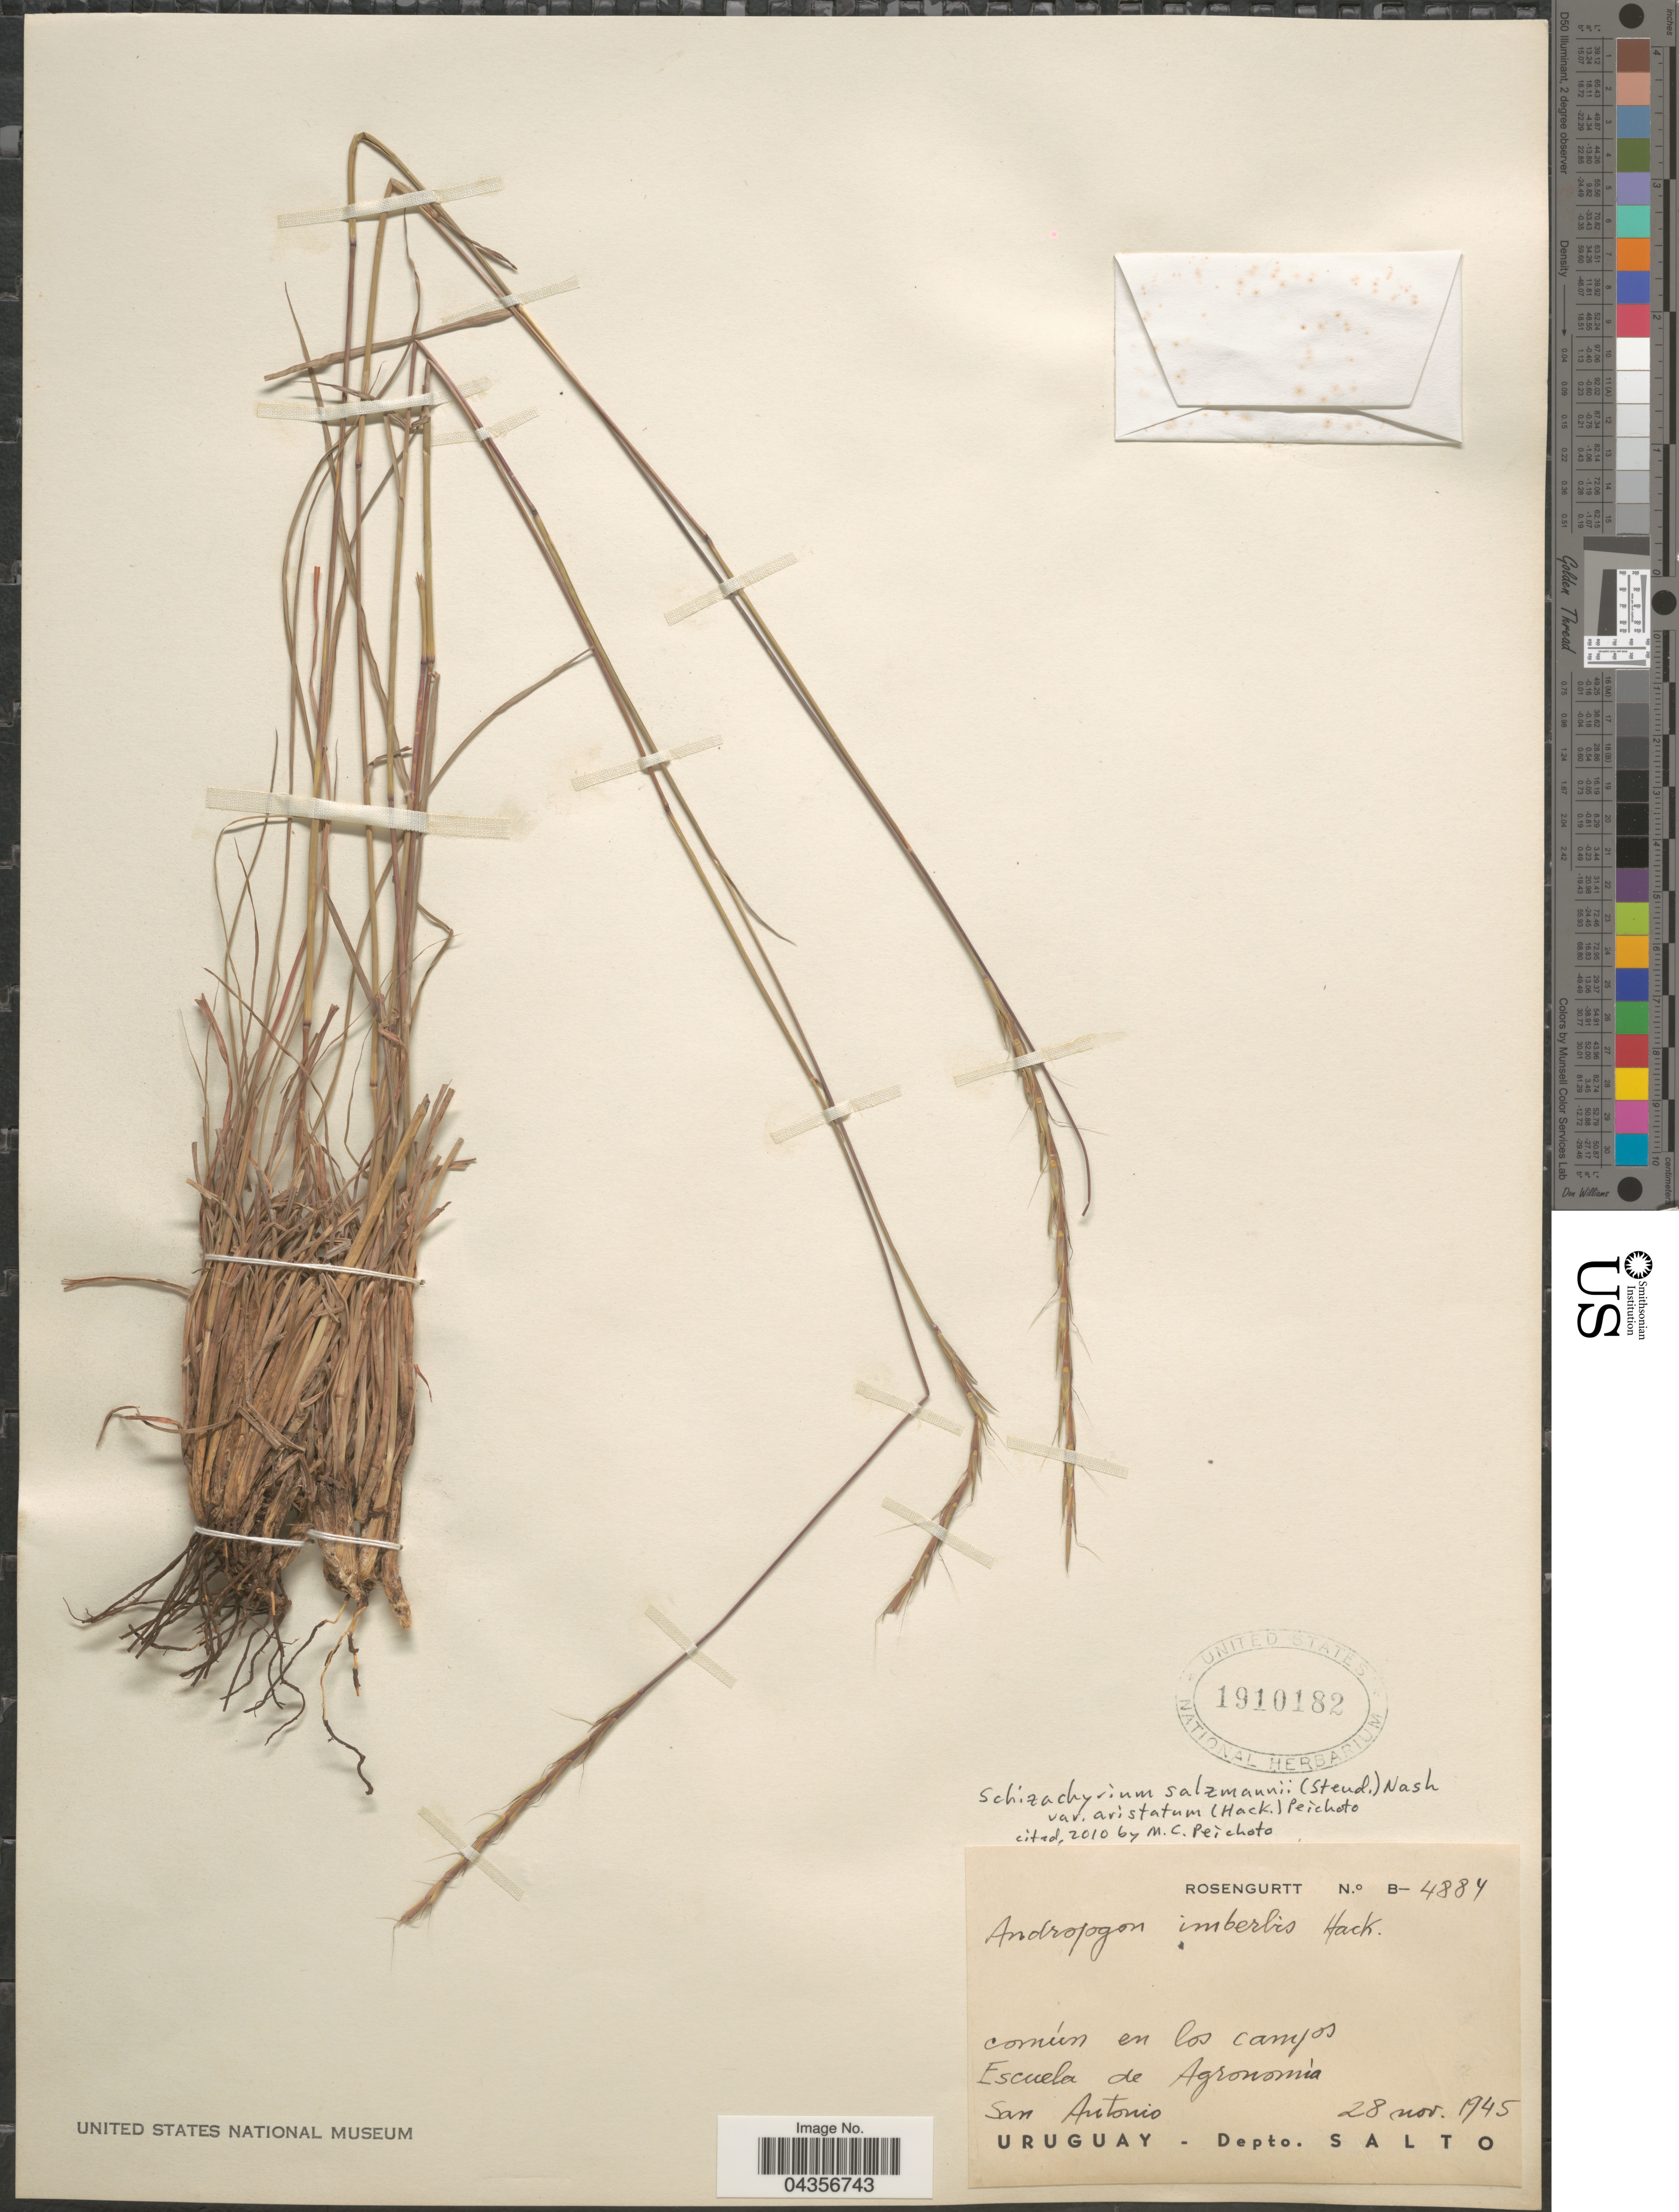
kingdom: Plantae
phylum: Tracheophyta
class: Liliopsida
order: Poales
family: Poaceae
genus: Schizachyrium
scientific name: Schizachyrium salzmanii var. aristatum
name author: (Hack.) Peichoto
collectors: Rosengurtt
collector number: B-4884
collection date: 1945-11-28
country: Uruguay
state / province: Salto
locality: Común en los campos. Escuela de Agronomía. San Antonio. Depto. Salto.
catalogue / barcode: US 1910182